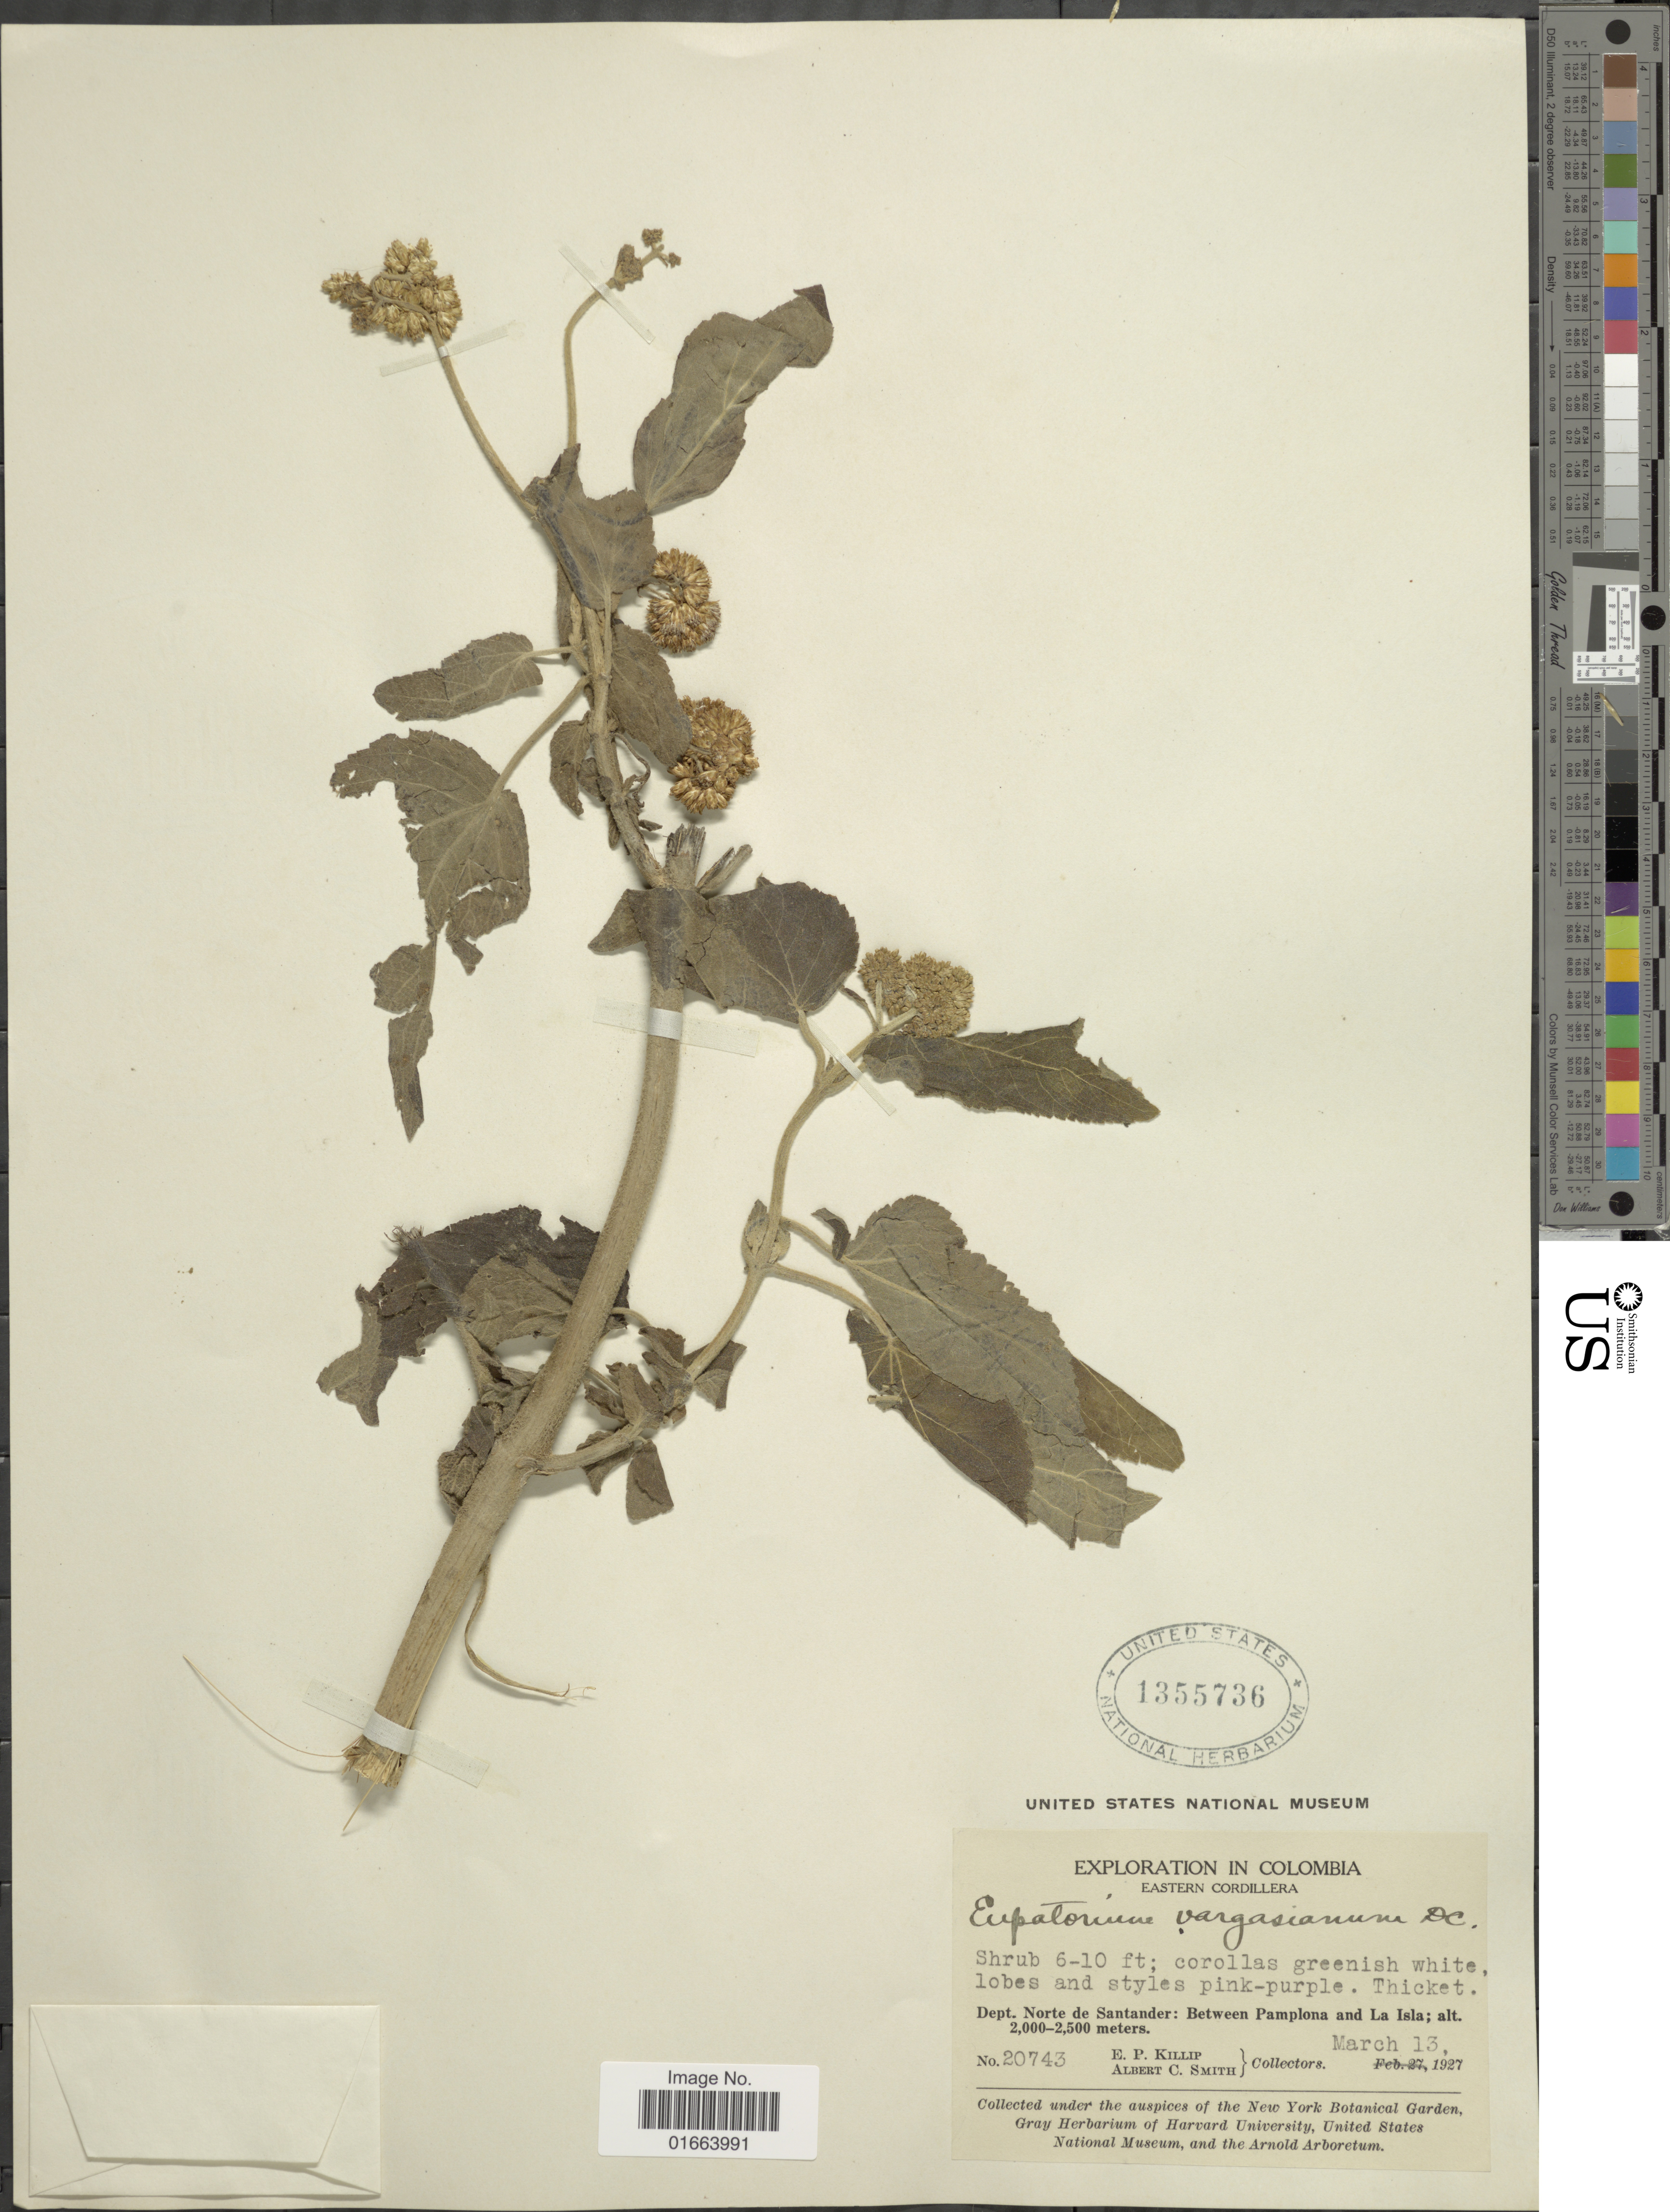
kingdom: Plantae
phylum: Tracheophyta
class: Magnoliopsida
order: Asterales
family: Asteraceae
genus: Critoniella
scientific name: Critoniella vargasiana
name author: (DC.) R.M. King & H. Rob.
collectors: E. P. Killip & A. C. Smith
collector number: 20743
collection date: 1927-03-13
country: Colombia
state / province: Norte de Santander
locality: Between Pamplona and La Isla. Eastern Cordillera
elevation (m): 2000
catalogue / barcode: US 1355736